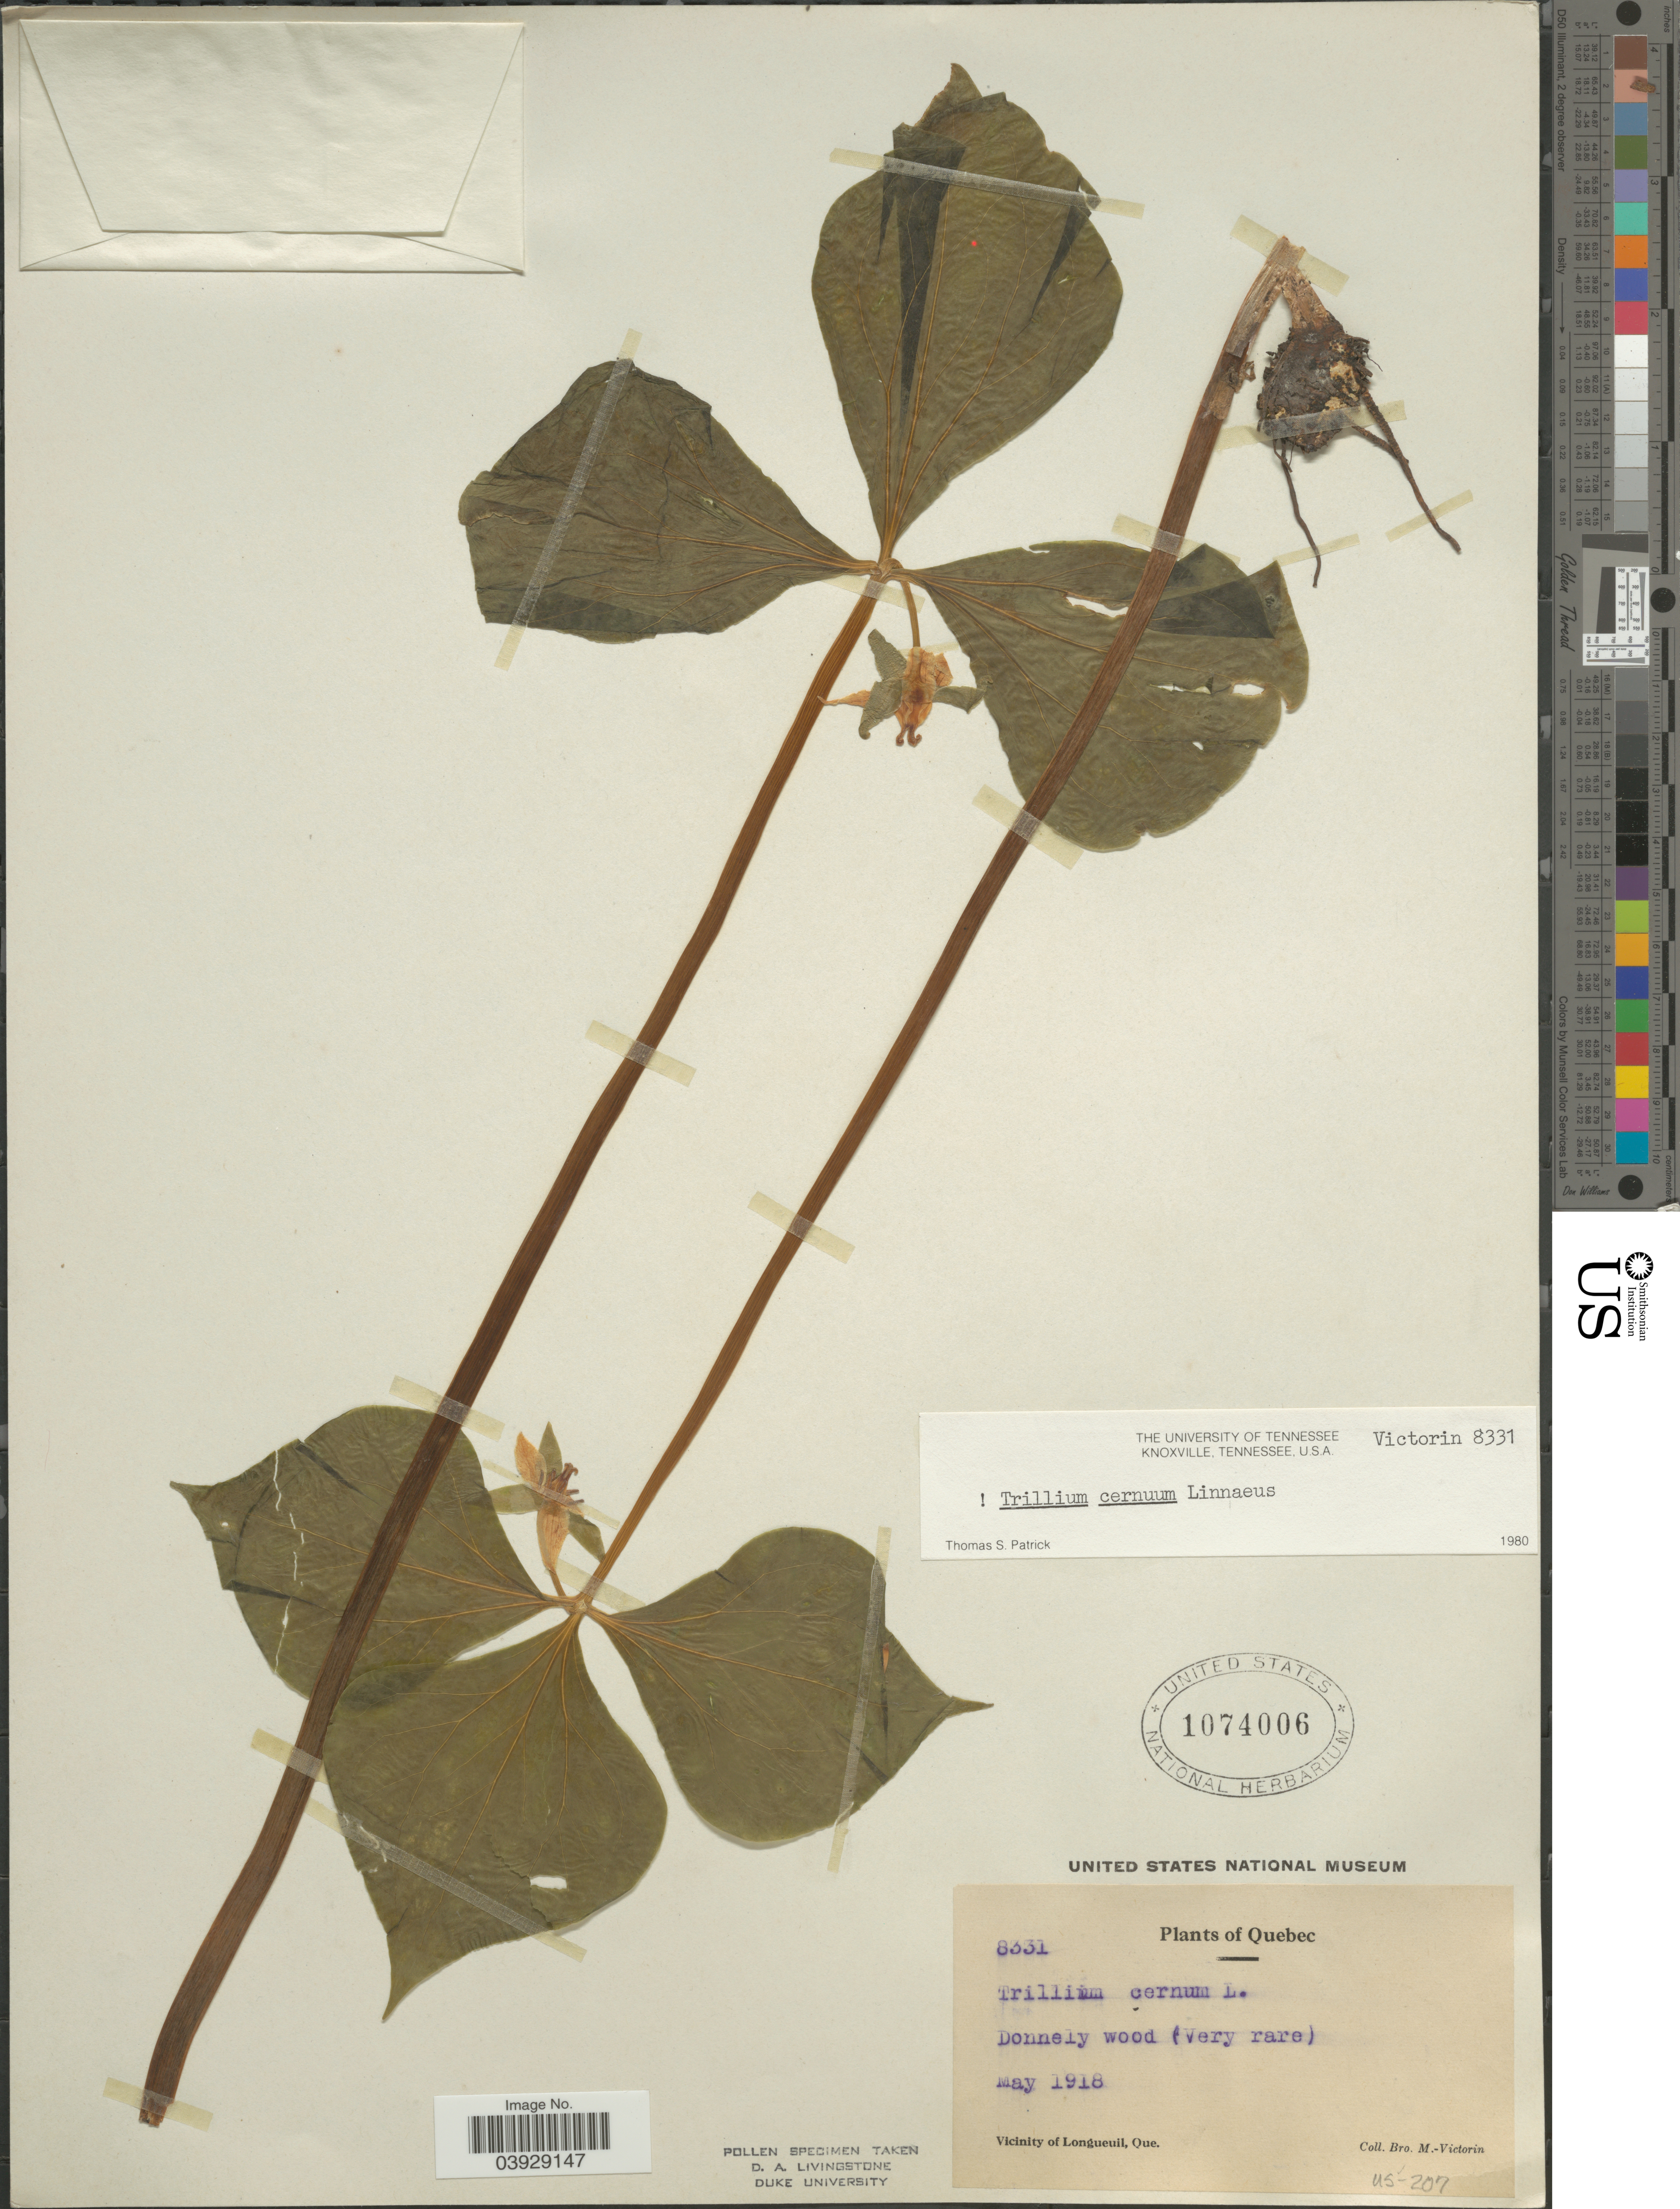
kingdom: Plantae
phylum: Tracheophyta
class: Liliopsida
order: Liliales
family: Melanthiaceae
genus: Trillium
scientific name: Trillium cernuum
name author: L.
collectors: Fr. Marie-Victorin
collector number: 8331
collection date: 1918-05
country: Canada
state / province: Quebec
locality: Donnely wood. Vicinity of Longueuil.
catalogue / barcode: US 1074006